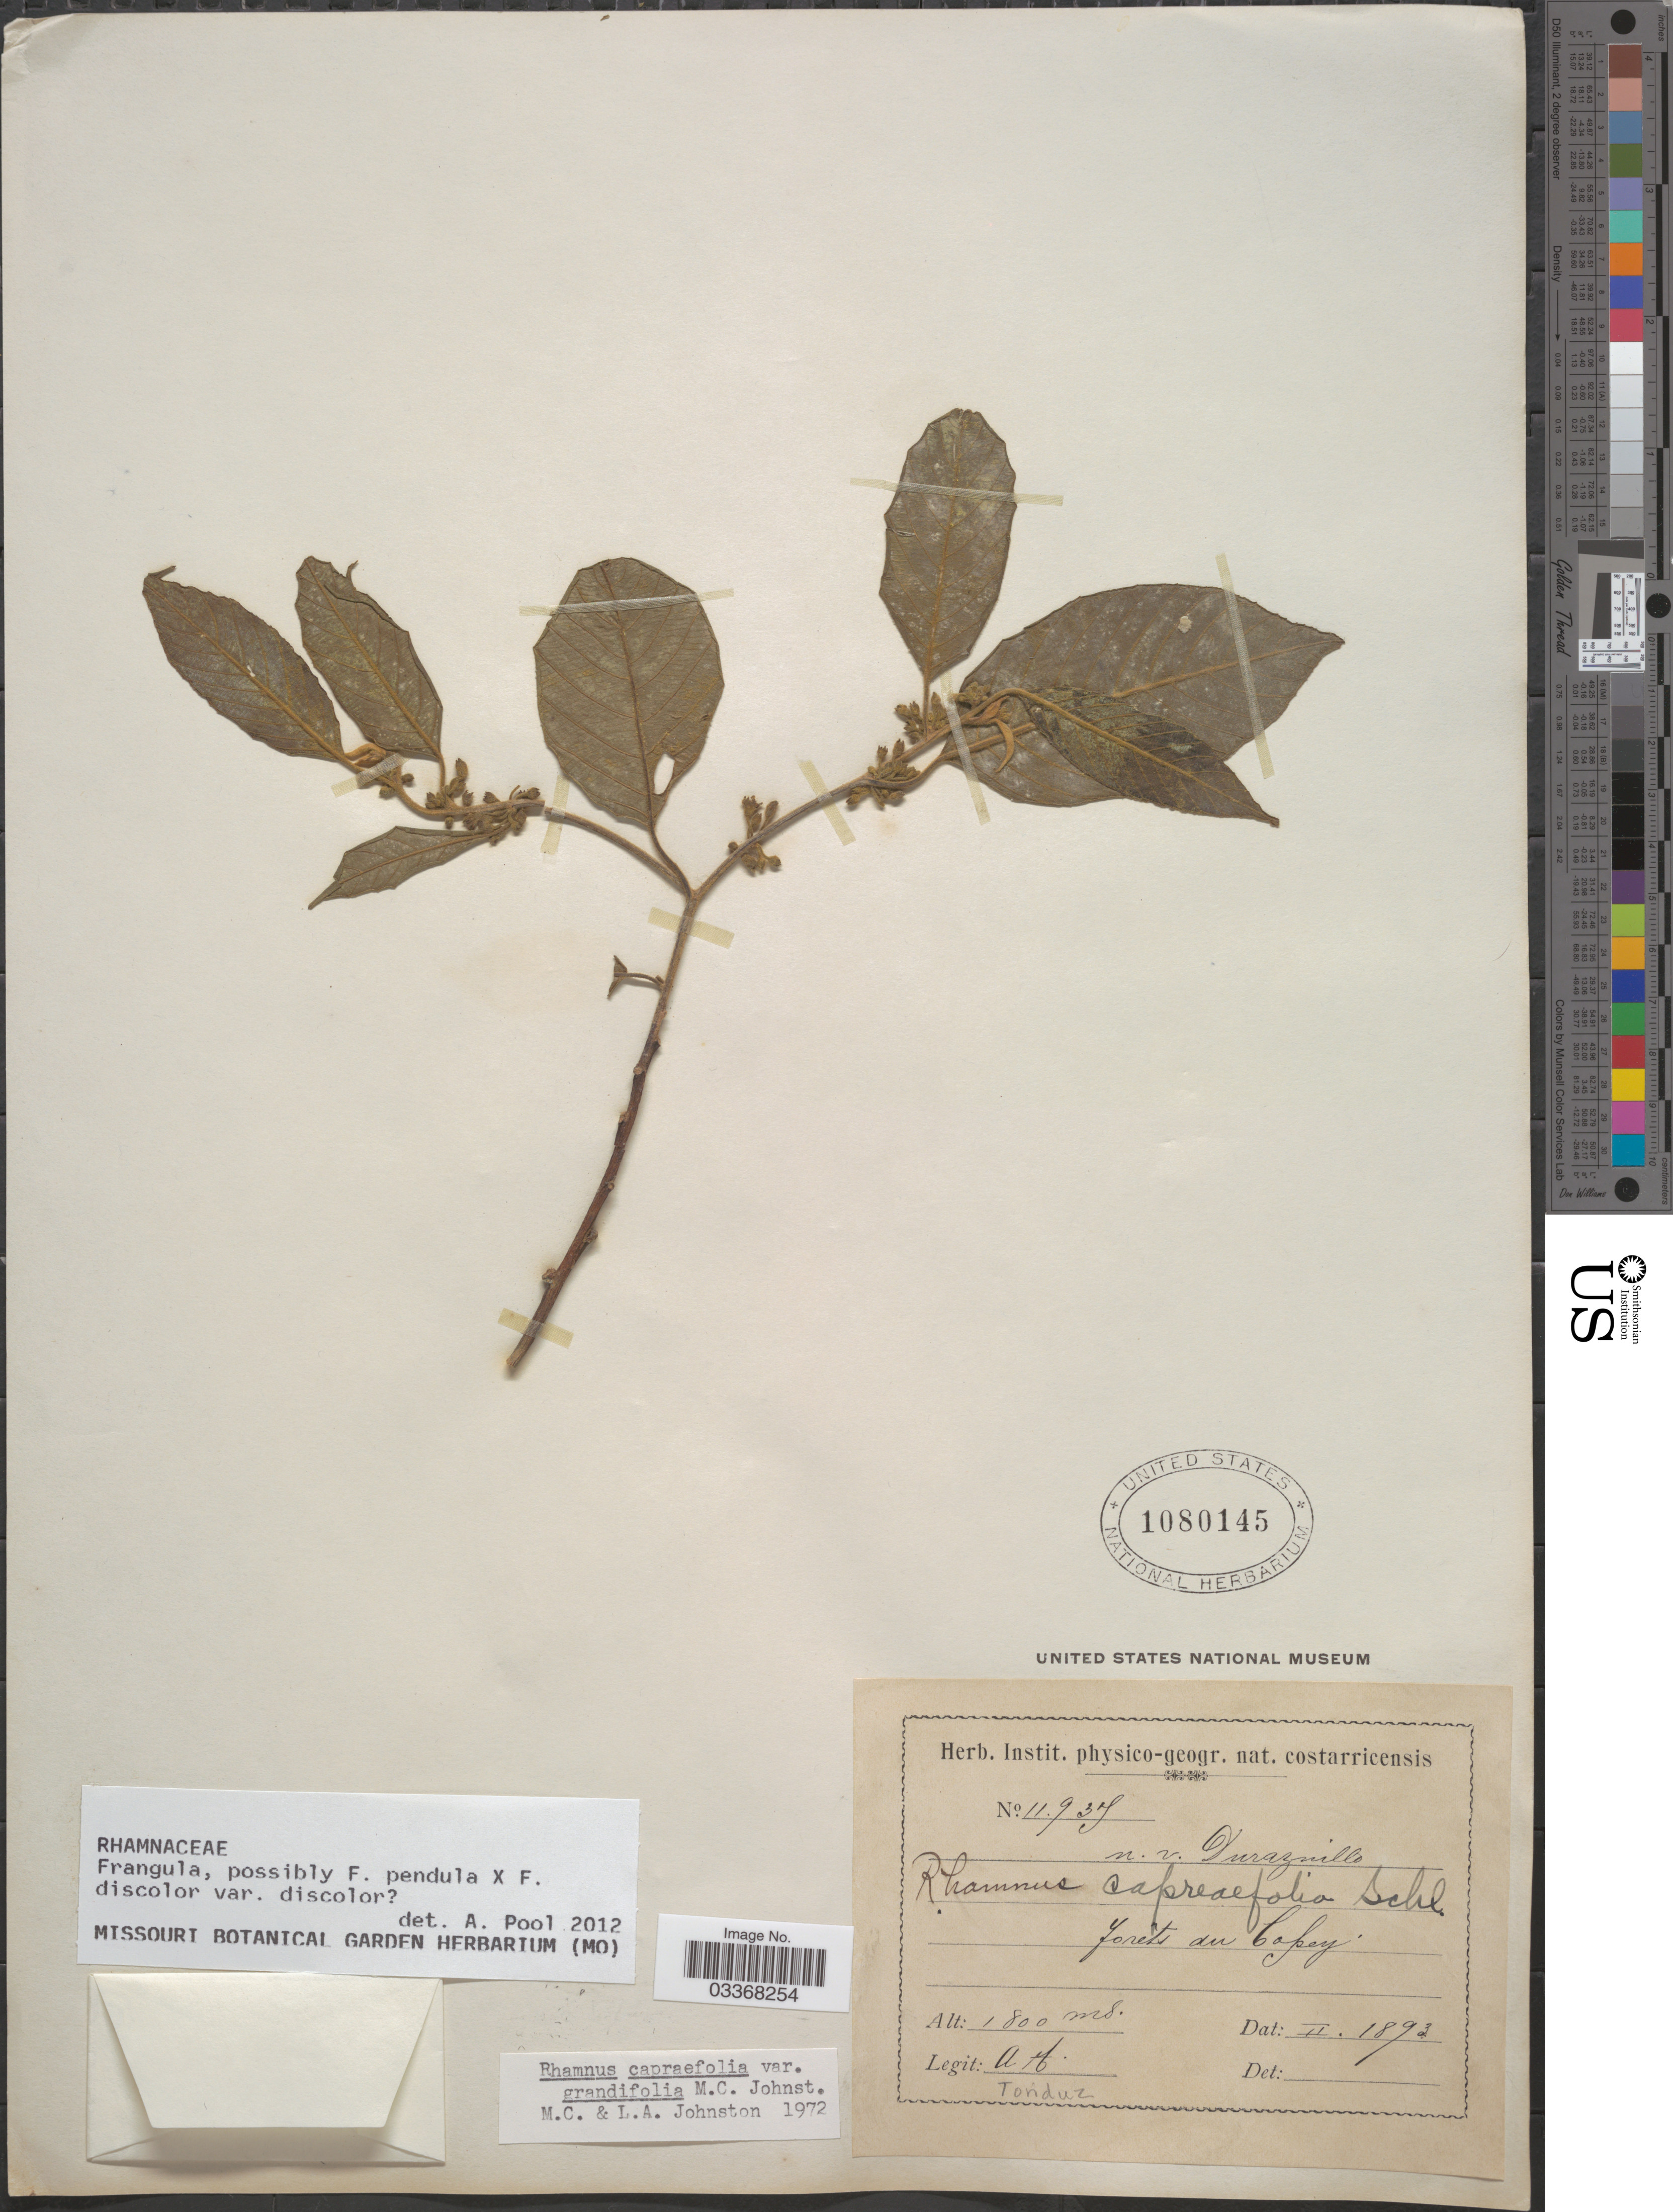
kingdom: Plantae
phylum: Tracheophyta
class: Magnoliopsida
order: Rosales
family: Rhamnaceae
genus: Frangula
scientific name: Frangula sp.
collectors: A. Tonduz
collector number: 11937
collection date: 1893-02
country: Costa Rica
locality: Forêts du Copey.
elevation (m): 1800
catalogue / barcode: US 1080145